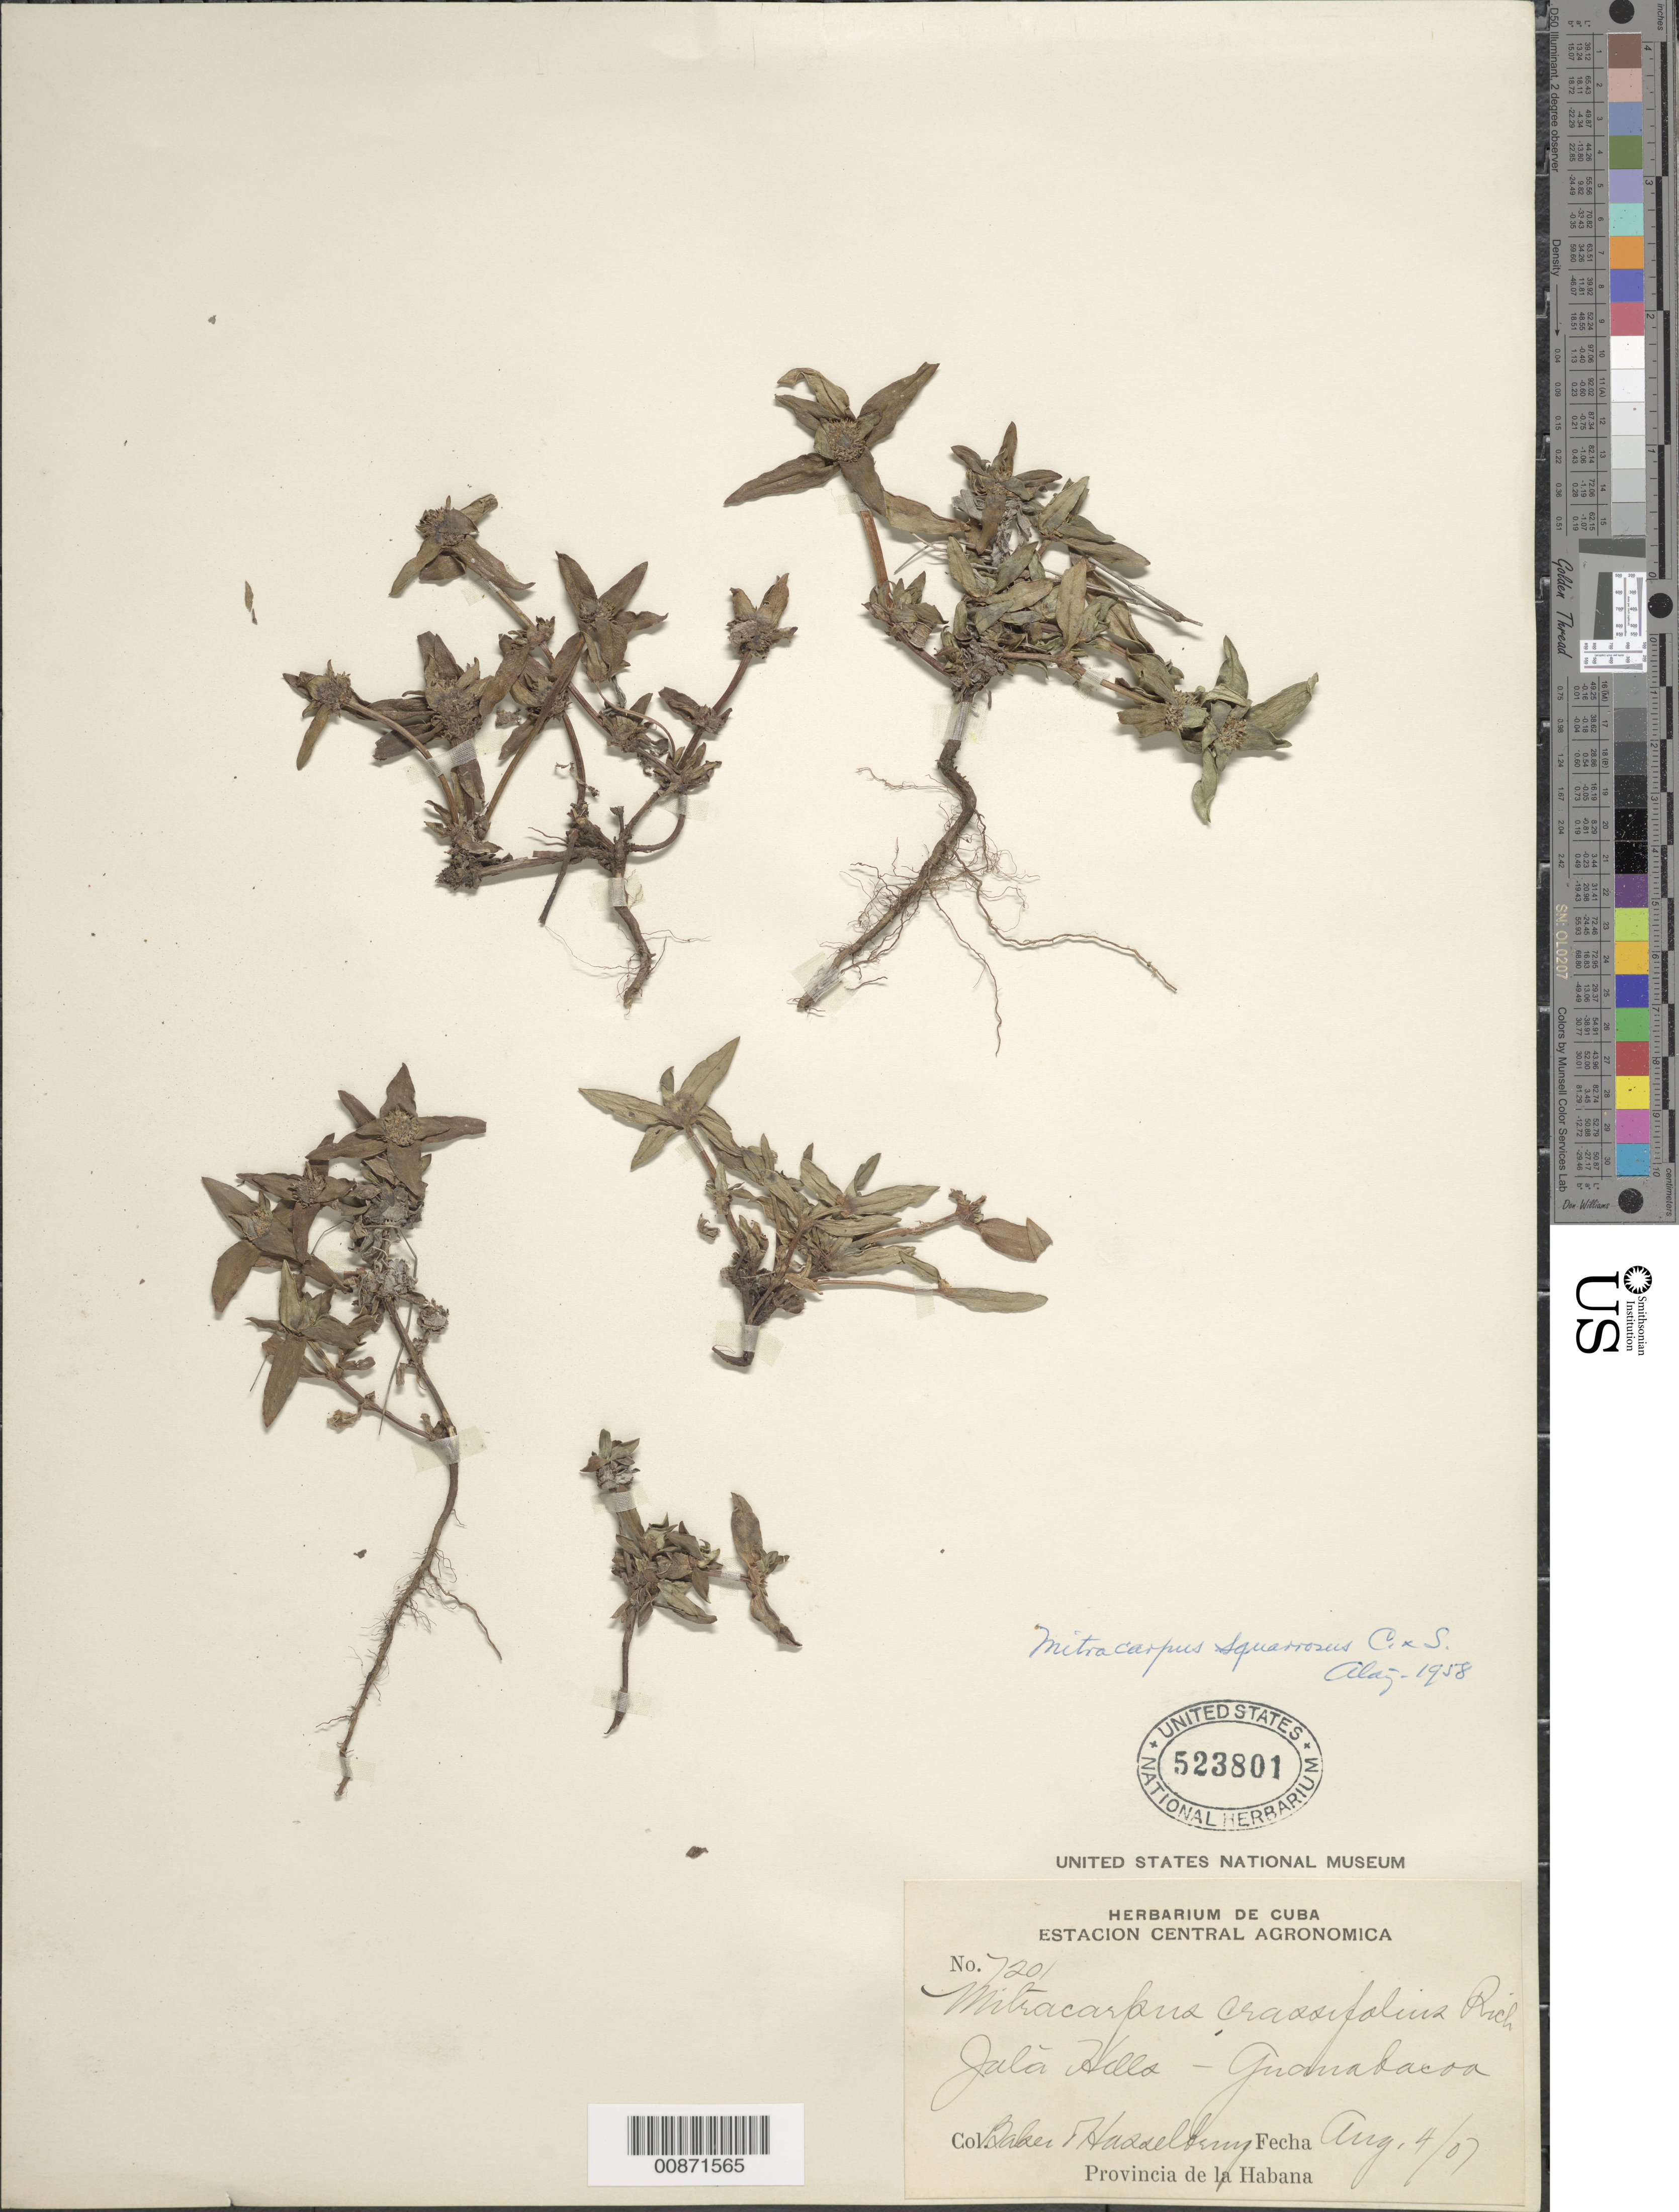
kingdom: Plantae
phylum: Tracheophyta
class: Magnoliopsida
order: Gentianales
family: Rubiaceae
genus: Mitracarpus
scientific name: Mitracarpus squarrosus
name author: Cham. & Schltdl.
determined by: Liogier, Alain H.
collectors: C. F. Baker & -. Hasselberry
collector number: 7201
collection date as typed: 04 Aug 1907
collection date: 1907-08-04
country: Cuba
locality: Jala Hills - Guanabacoa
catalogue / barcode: US 523801